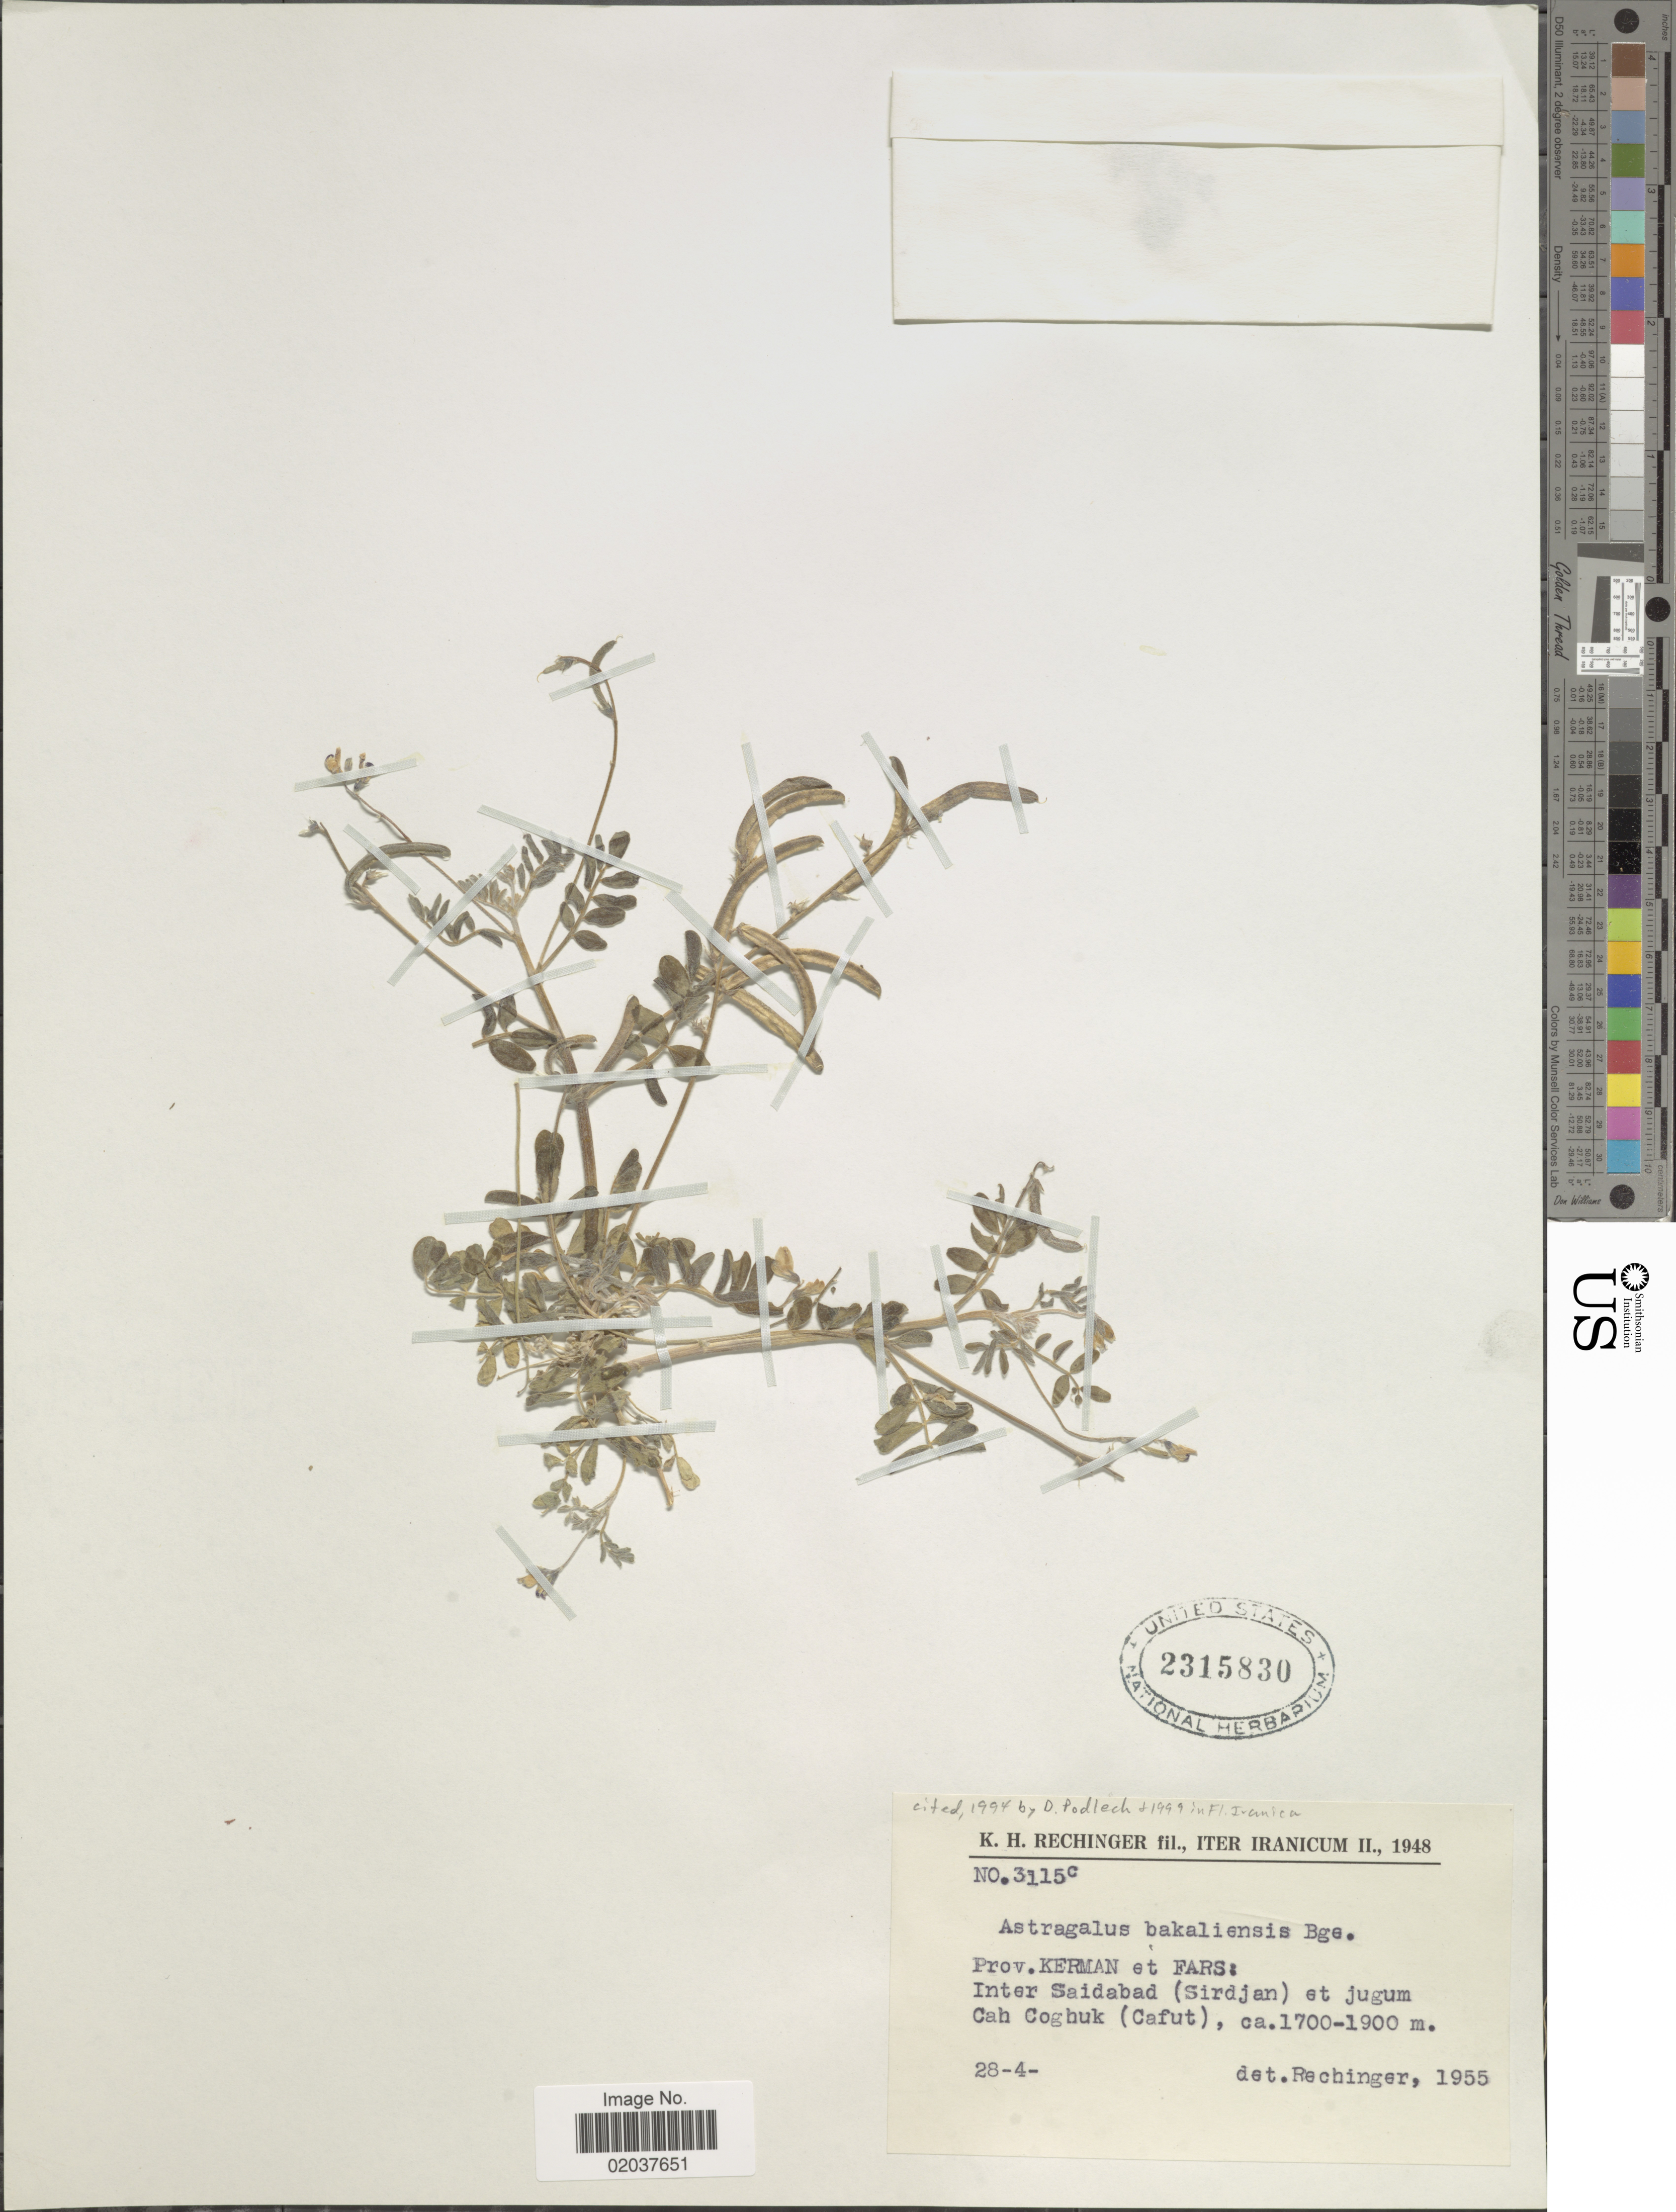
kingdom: Plantae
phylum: Tracheophyta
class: Magnoliopsida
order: Fabales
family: Fabaceae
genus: Astragalus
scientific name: Astragalus bakaliensis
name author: Bunge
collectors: K. H. Rechinger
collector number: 3115c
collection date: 1948-04-28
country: Iran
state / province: Kerman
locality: Fars, Inter Saidabad (Sirdjan) et jugum Cah Coghuk (Cafut)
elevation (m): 1700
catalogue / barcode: US 2315830